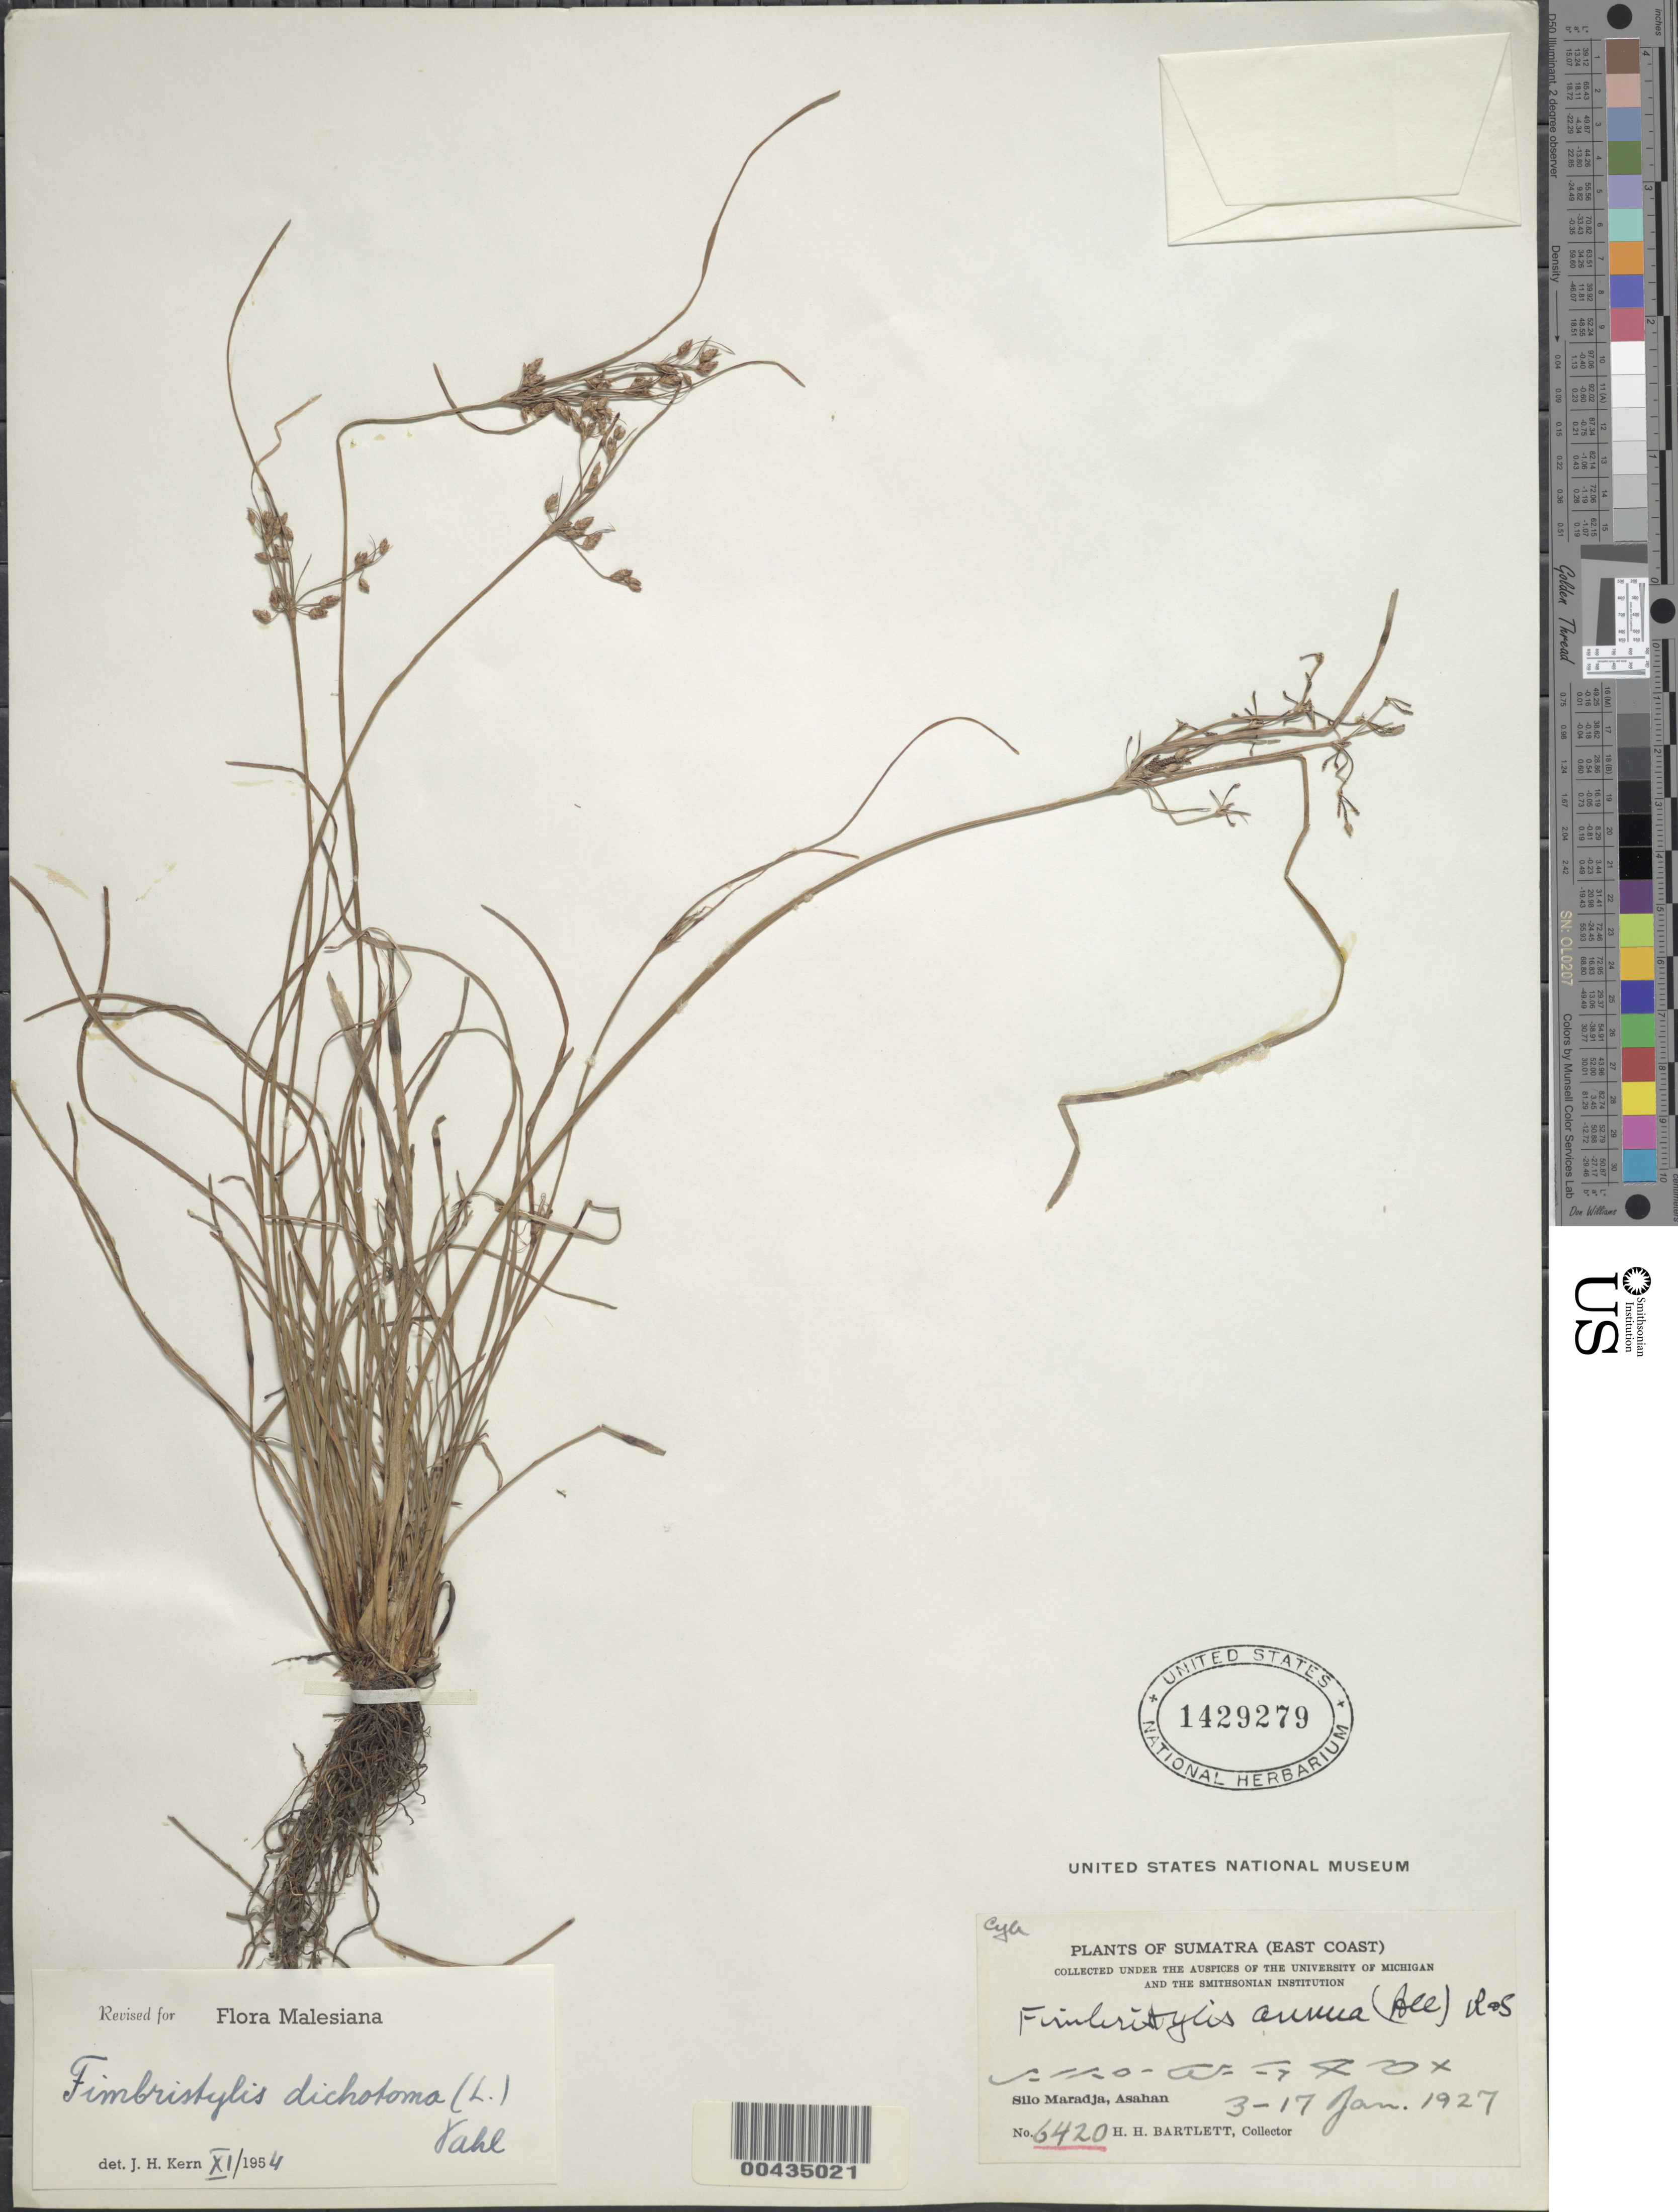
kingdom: Plantae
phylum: Tracheophyta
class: Liliopsida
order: Poales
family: Cyperaceae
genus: Fimbristylis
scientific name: Fimbristylis dichotoma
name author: (L.) Vahl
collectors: H. H. Bartlett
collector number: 6420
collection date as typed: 03 Jan 1927 to 17 Jan 1927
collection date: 1927-01-03/1927-01-17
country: Indonesia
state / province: Sumatra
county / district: Sumatera Utara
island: Sumatra I.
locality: Silo Maradja, Asahan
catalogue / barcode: US 1429279